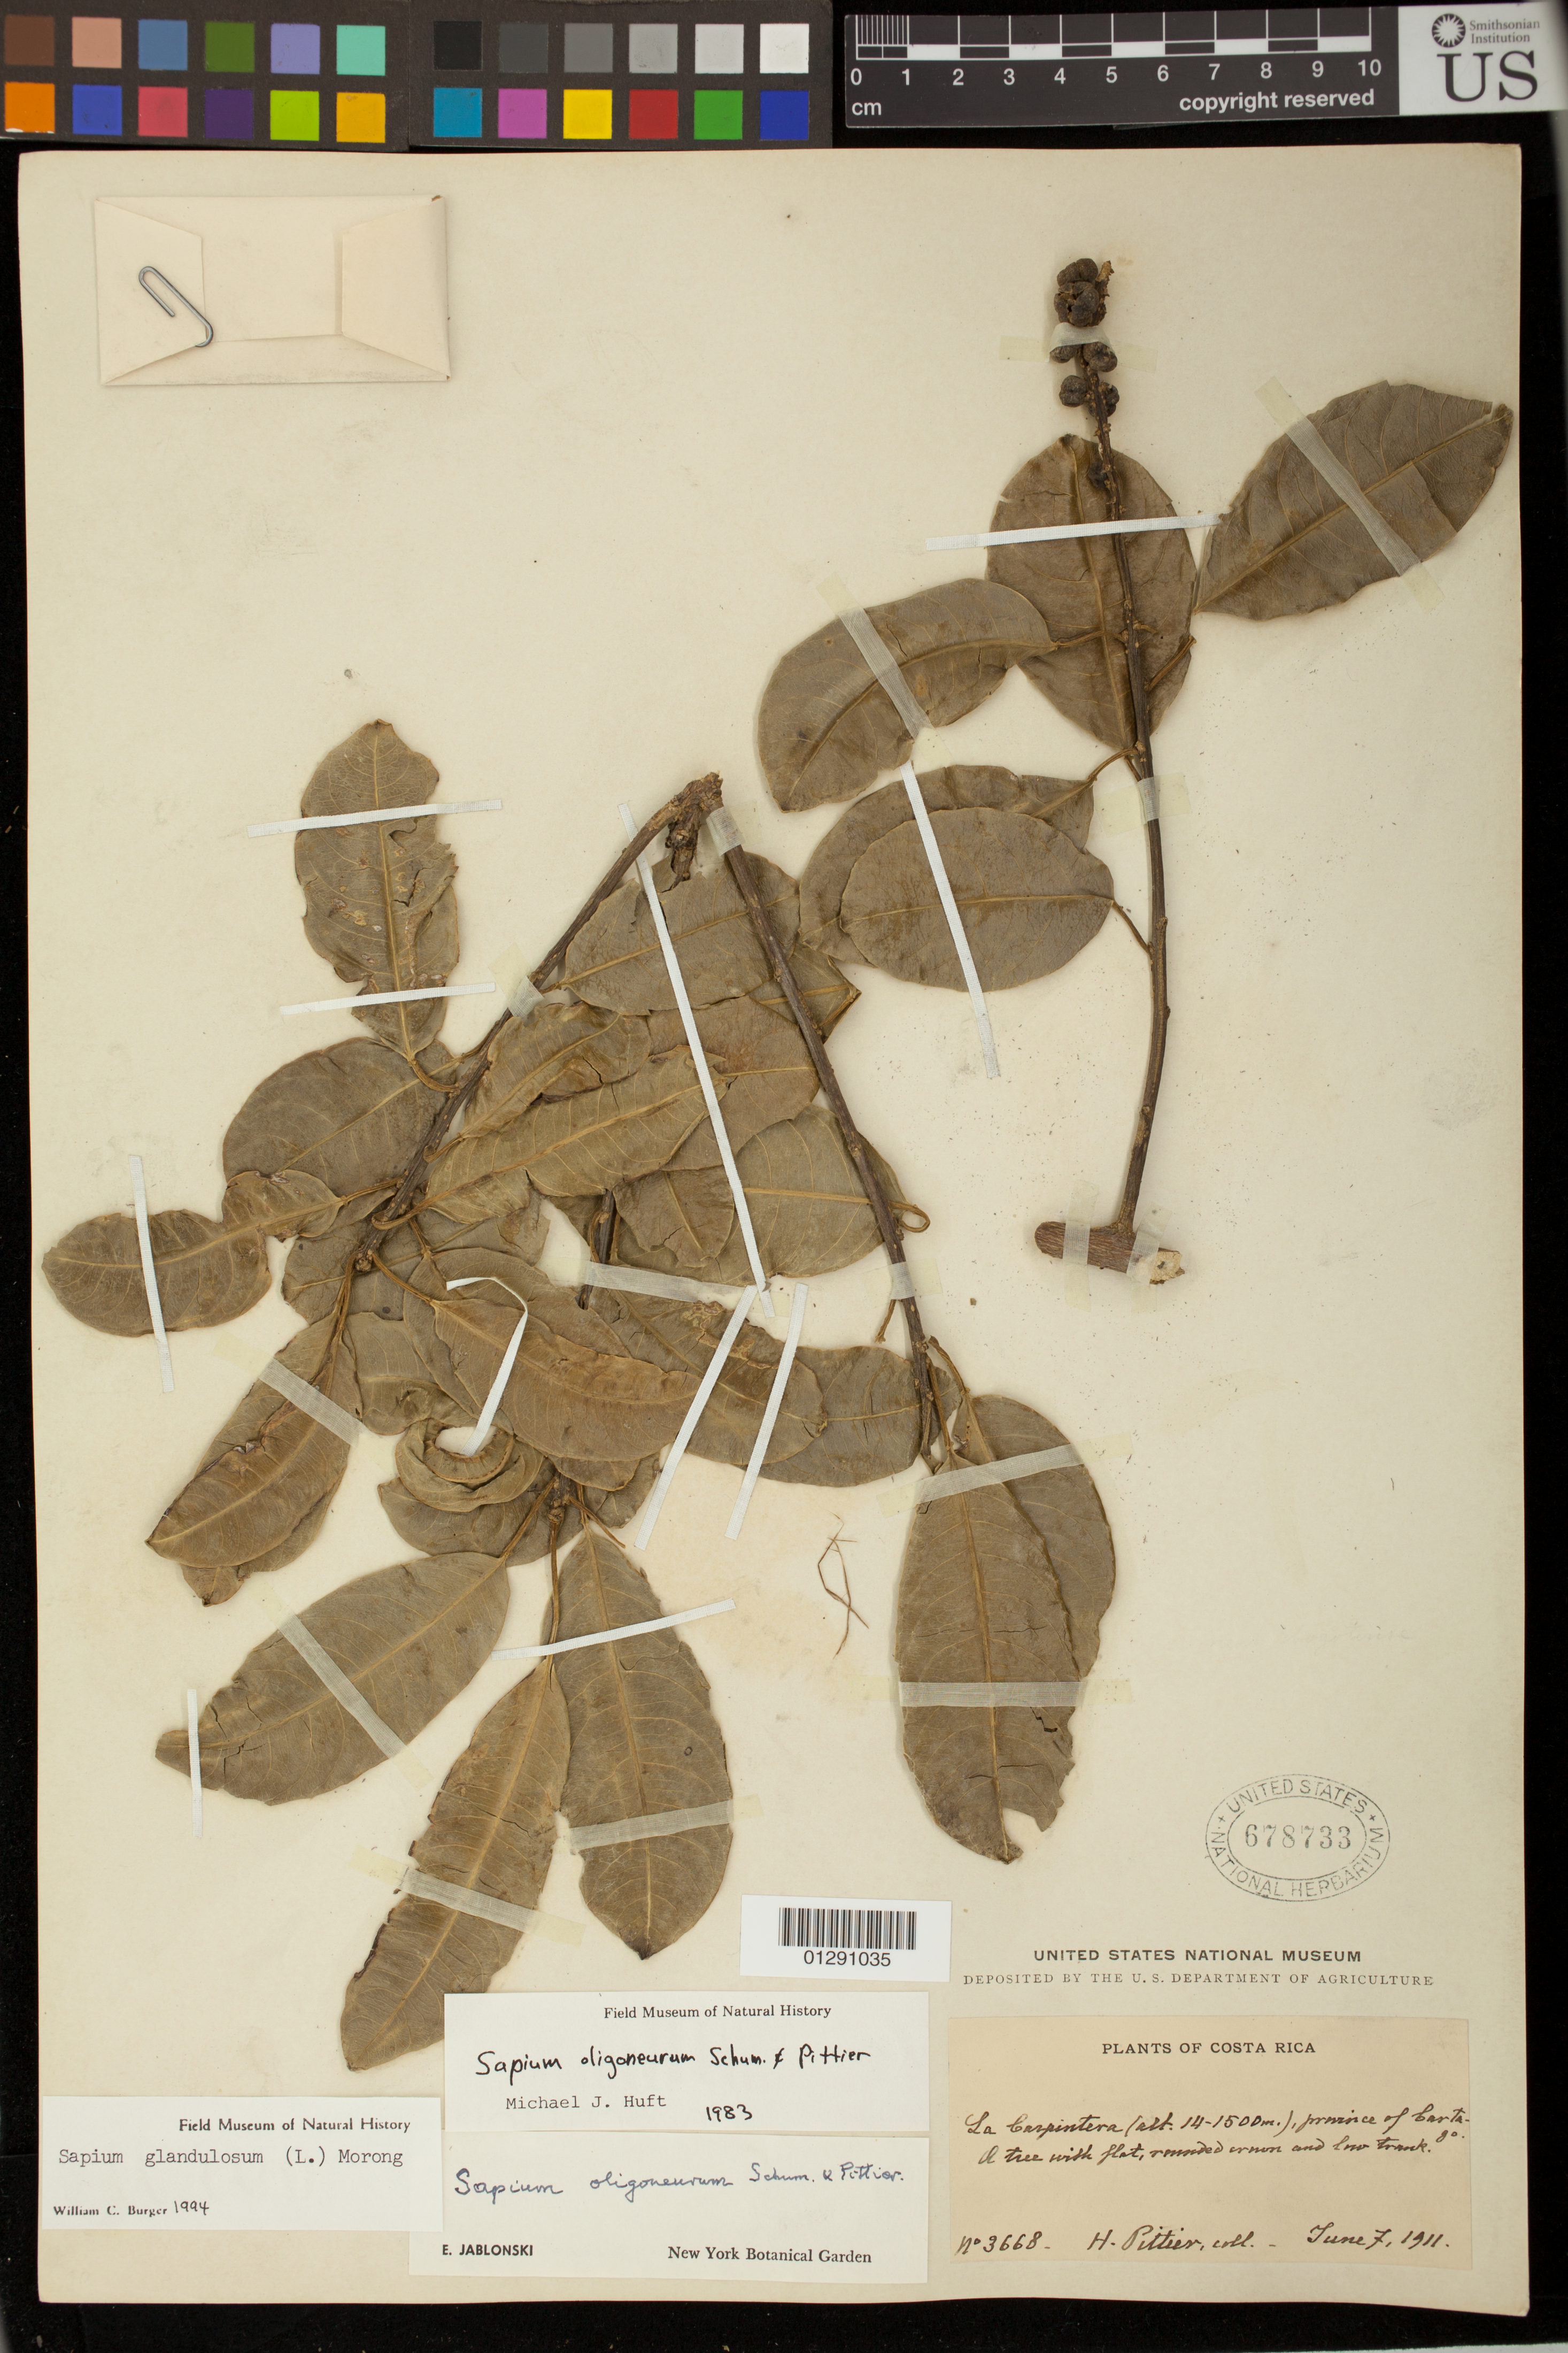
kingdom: Plantae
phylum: Tracheophyta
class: Magnoliopsida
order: Malpighiales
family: Euphorbiaceae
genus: Sapium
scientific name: Sapium glandulosum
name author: (L.) Morong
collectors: H. F. Pittier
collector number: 3668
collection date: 1911-06-07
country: Costa Rica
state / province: Cartago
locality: La Carpintera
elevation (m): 1400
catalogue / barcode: US 678733